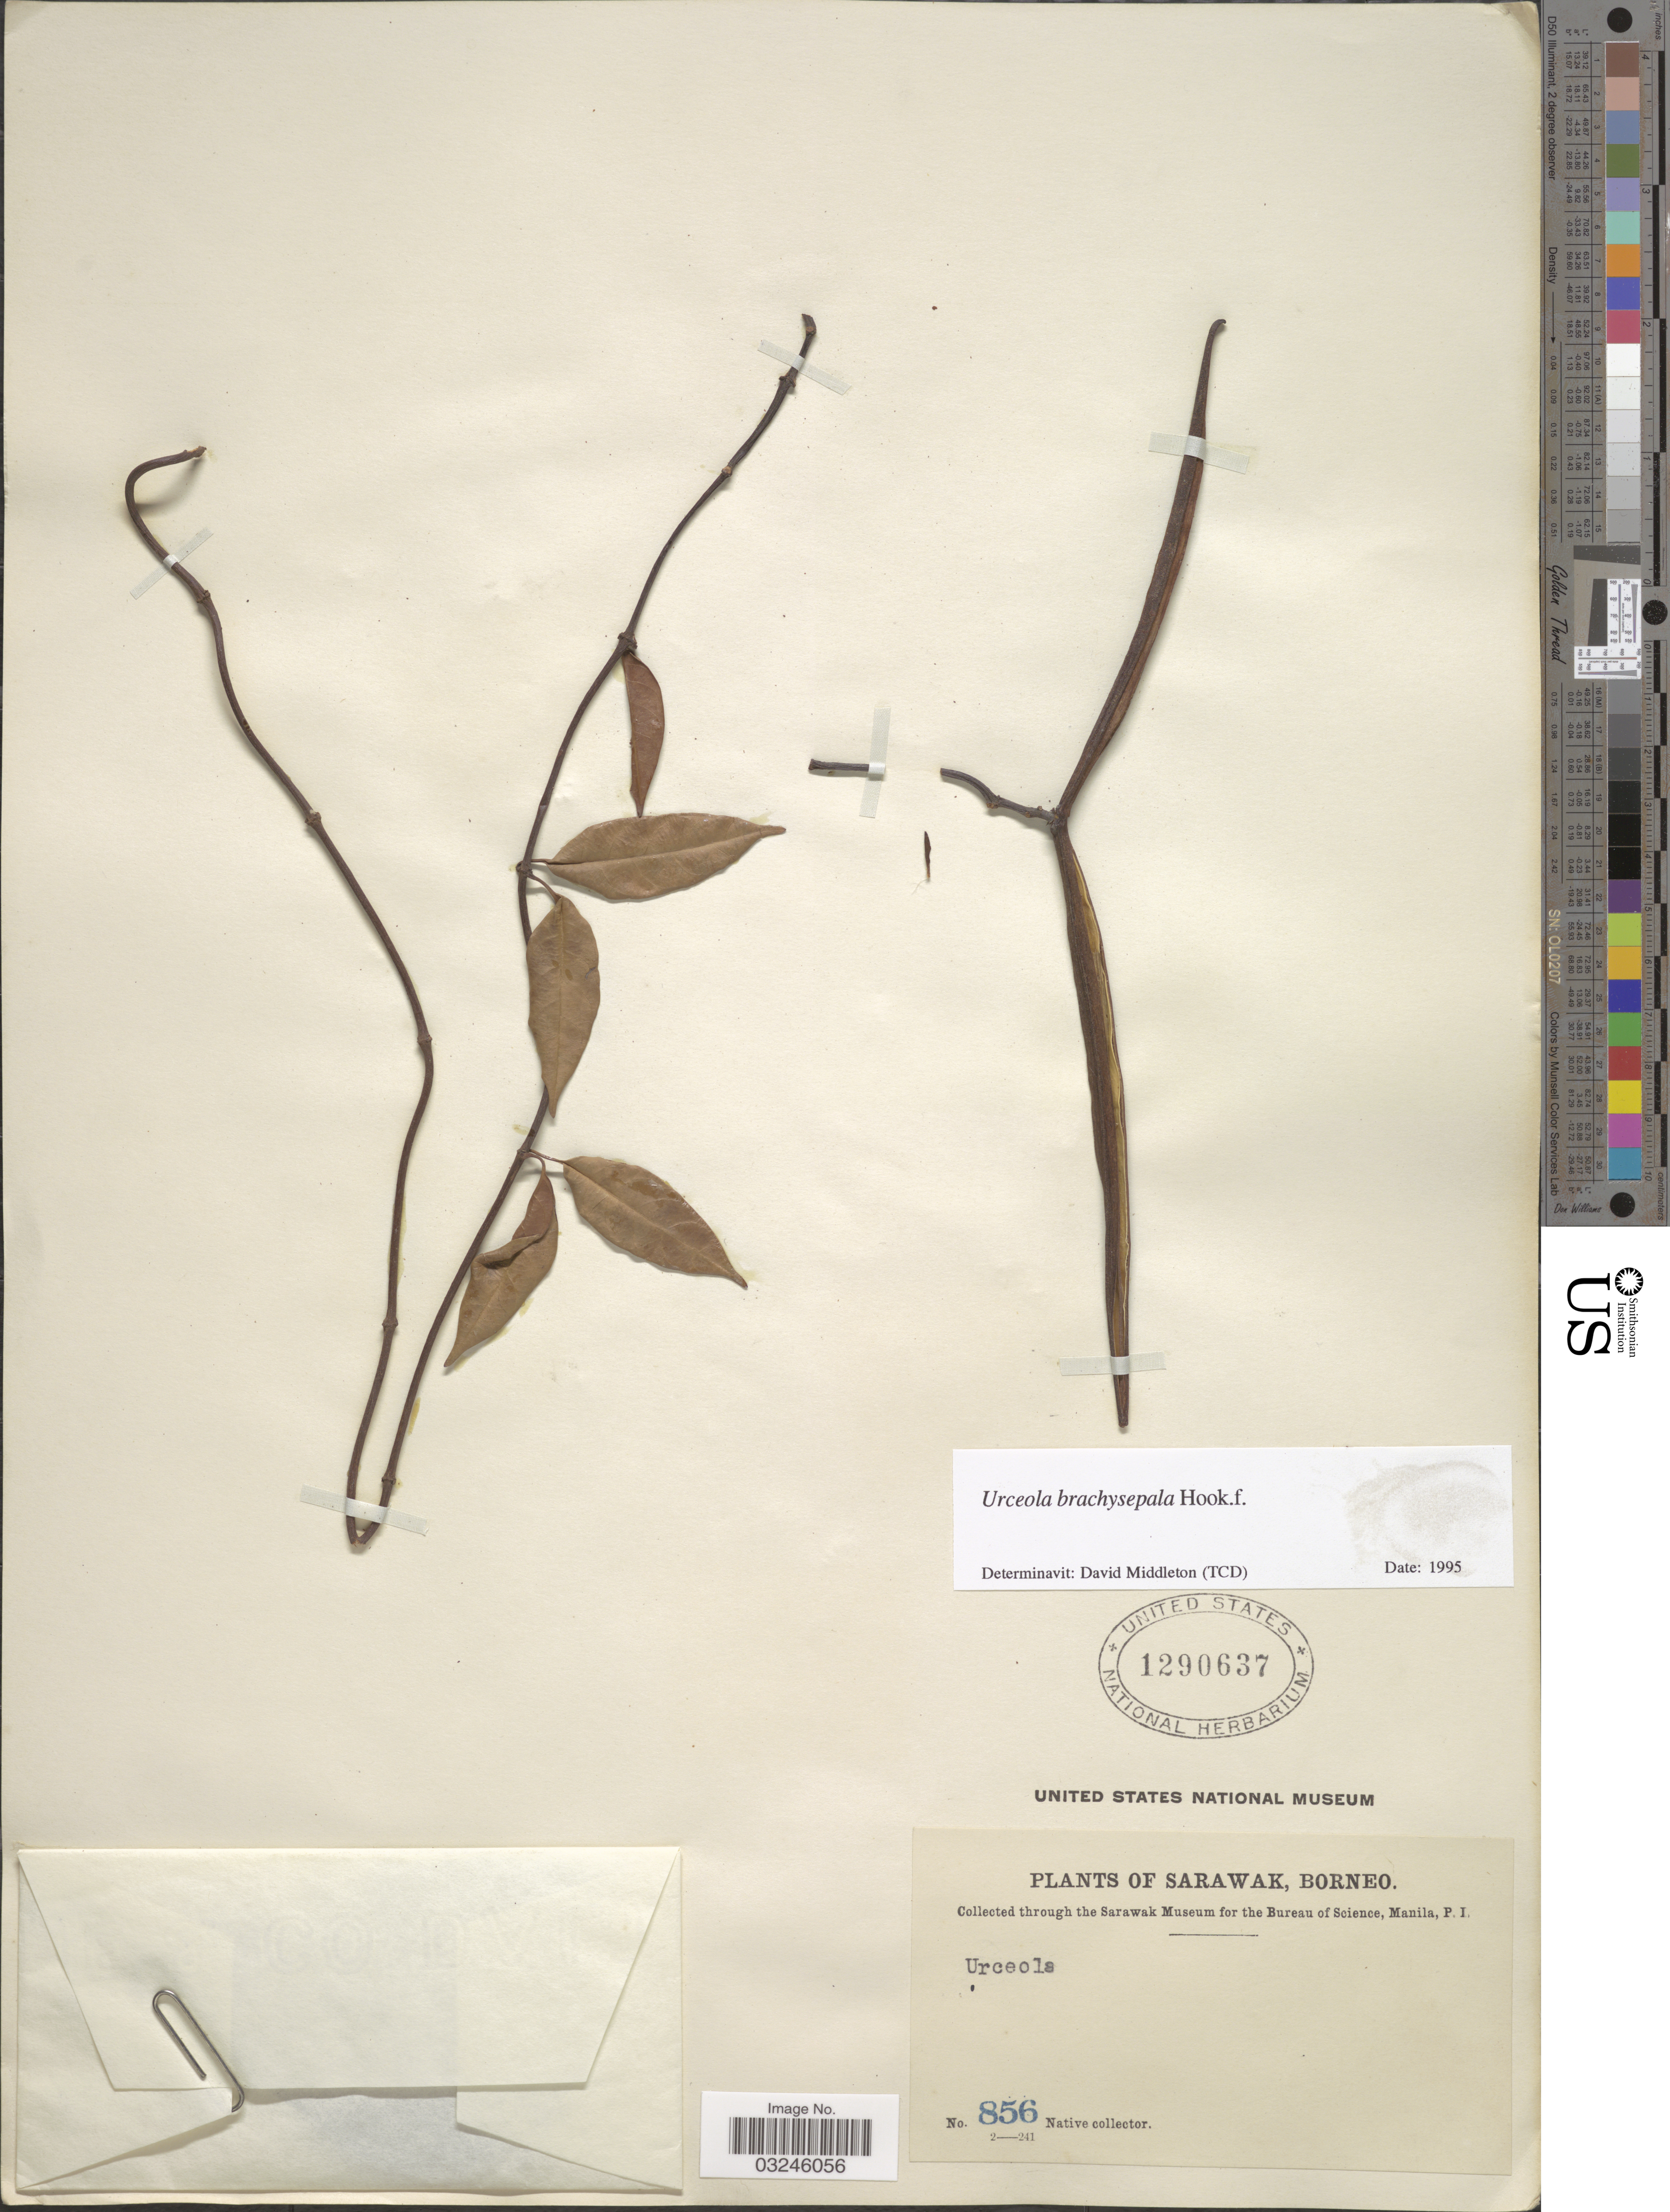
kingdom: Plantae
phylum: Tracheophyta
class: Magnoliopsida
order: Gentianales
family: Apocynaceae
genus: Urceola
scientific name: Urceola brachysepala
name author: Hook. f.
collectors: Native collector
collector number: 856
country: Malaysia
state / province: Sarawak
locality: Borneo.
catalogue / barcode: US 1290637